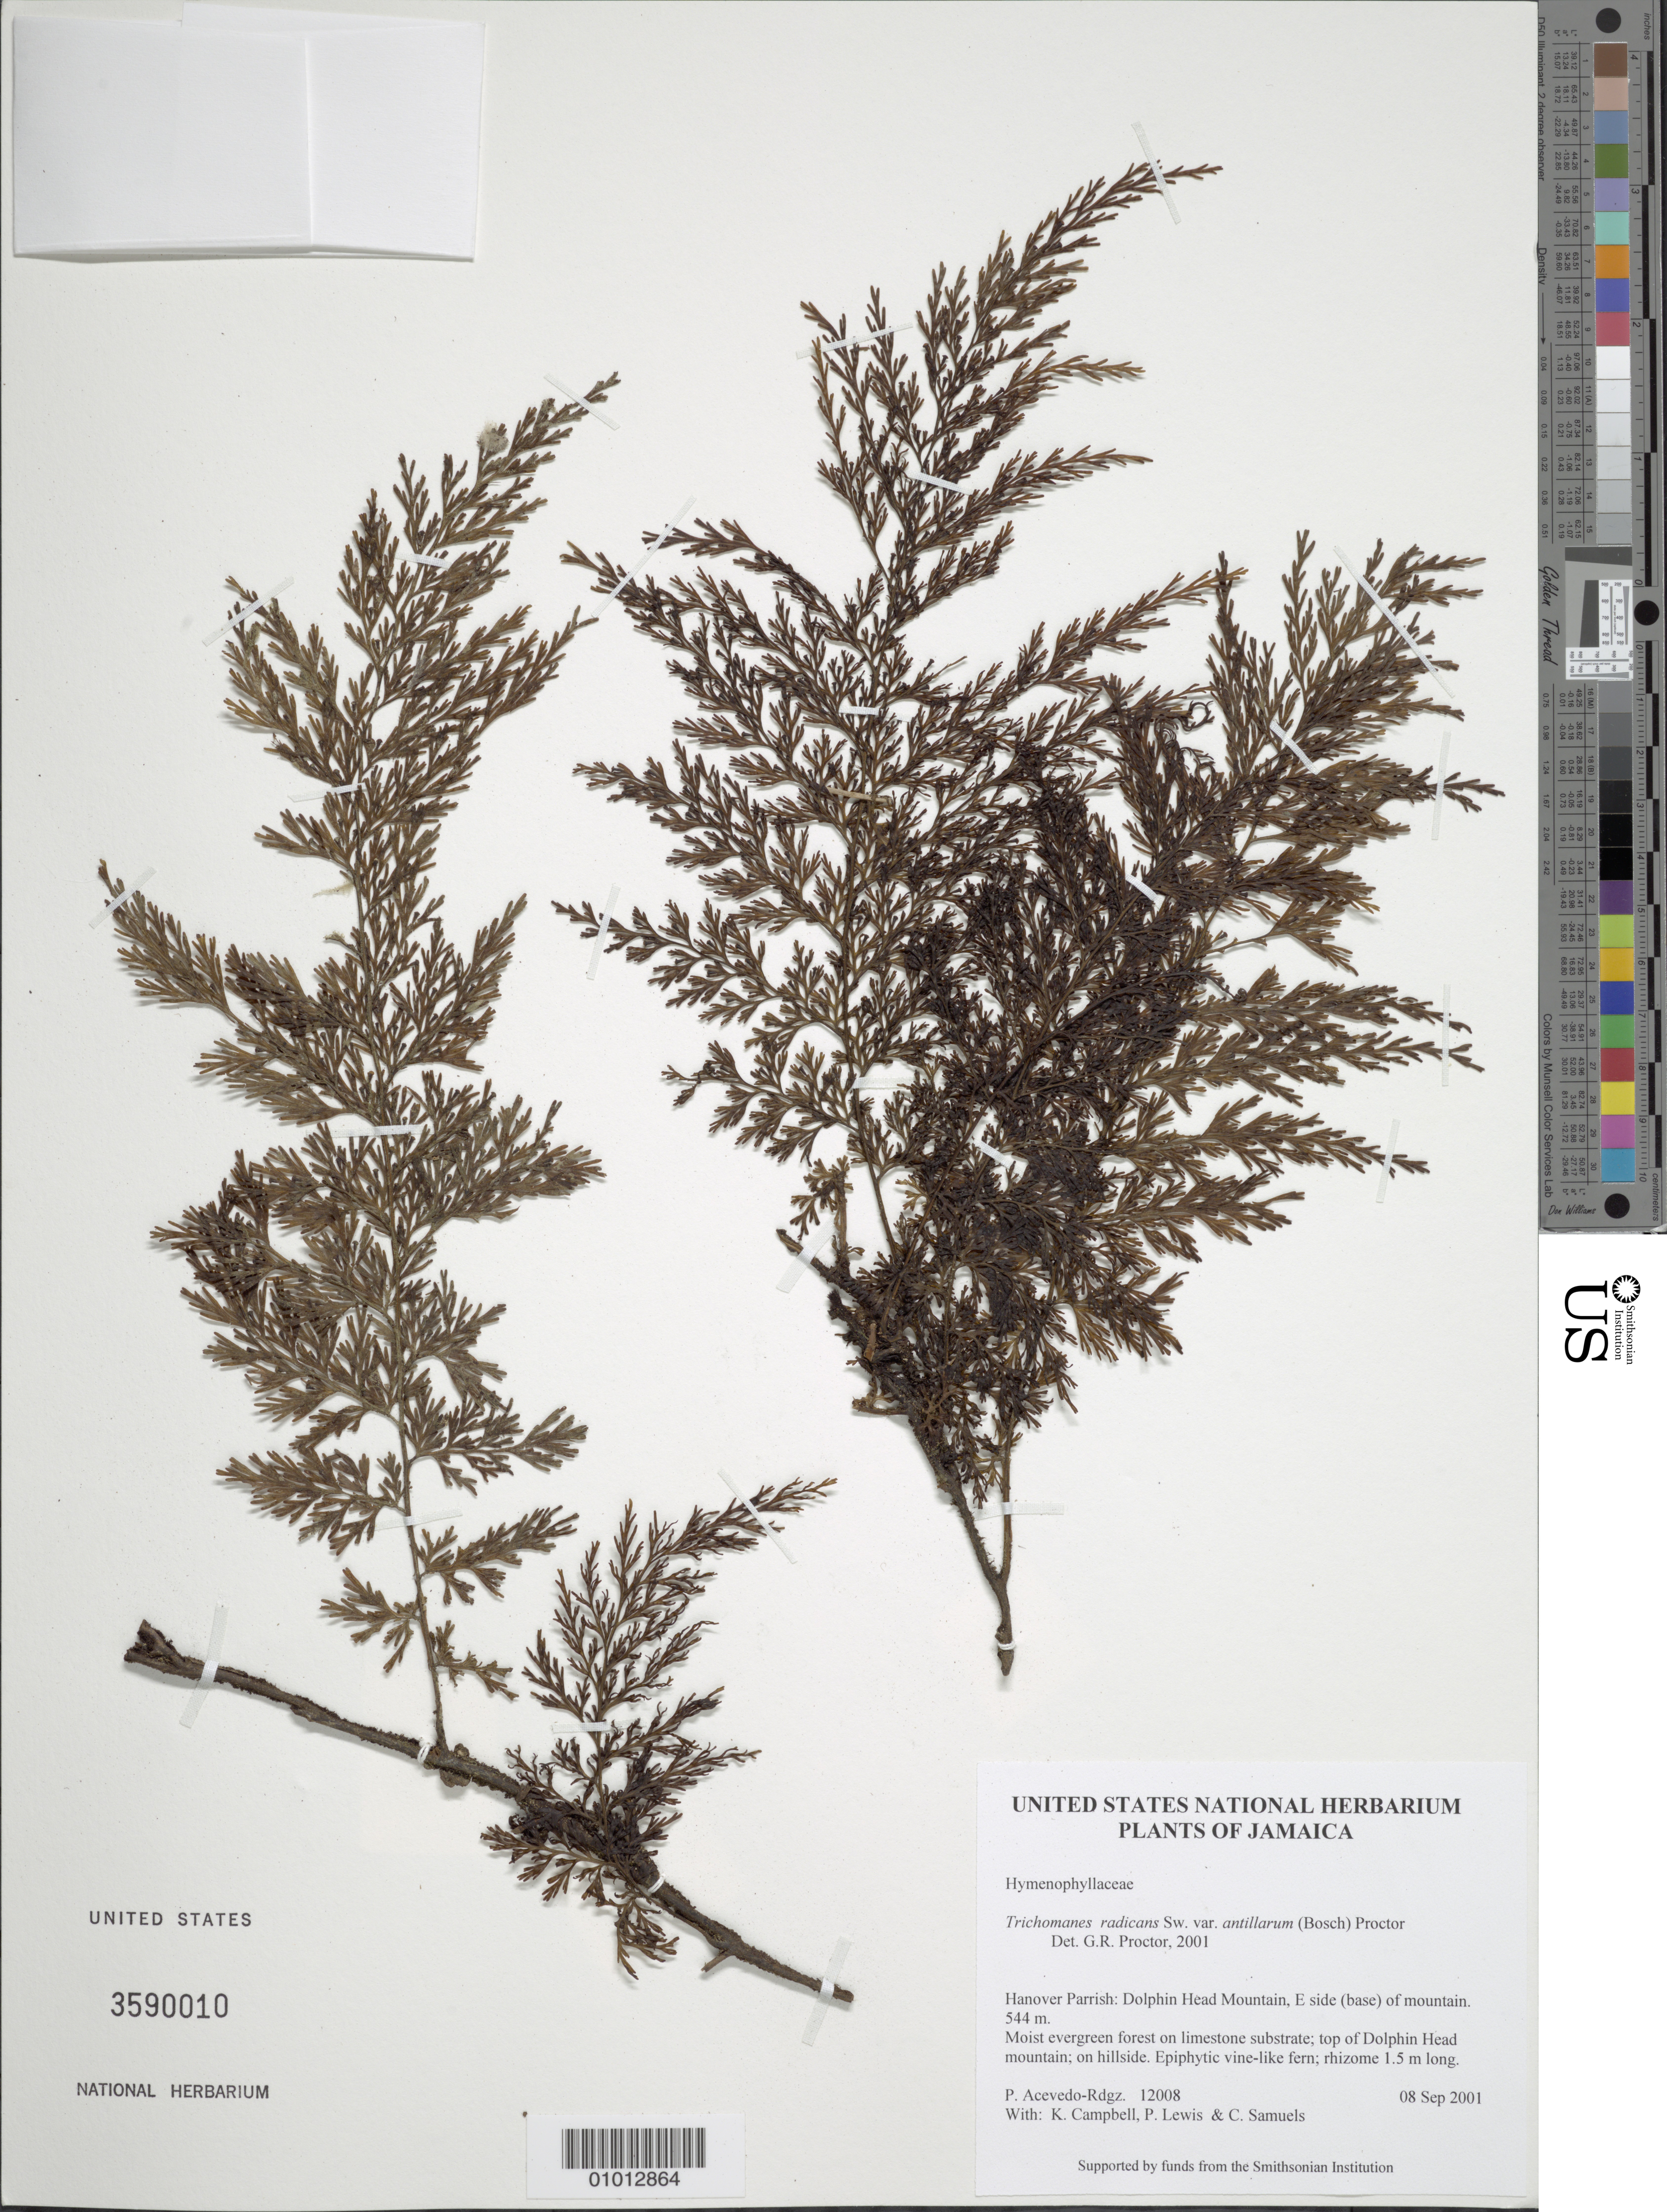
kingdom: Plantae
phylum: Tracheophyta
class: Polypodiopsida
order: Hymenophyllales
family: Hymenophyllaceae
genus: Vandenboschia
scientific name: Vandenboschia radicans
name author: (Sw.) Copel.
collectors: P. Acevedo-Rodr., K. Campbell, P. Lewis & C. Samuels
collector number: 12008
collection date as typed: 08 Sep 2001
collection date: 2001-09-08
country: Jamaica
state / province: Hanover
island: Jamaica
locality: Hanover Parrish: Dolphin Head Mountain, E side (base) of mountain.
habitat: Moist evergreen forest on limestone substrate; top of Dolphin Head mountain; on hillside.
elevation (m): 544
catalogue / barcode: US 3590010